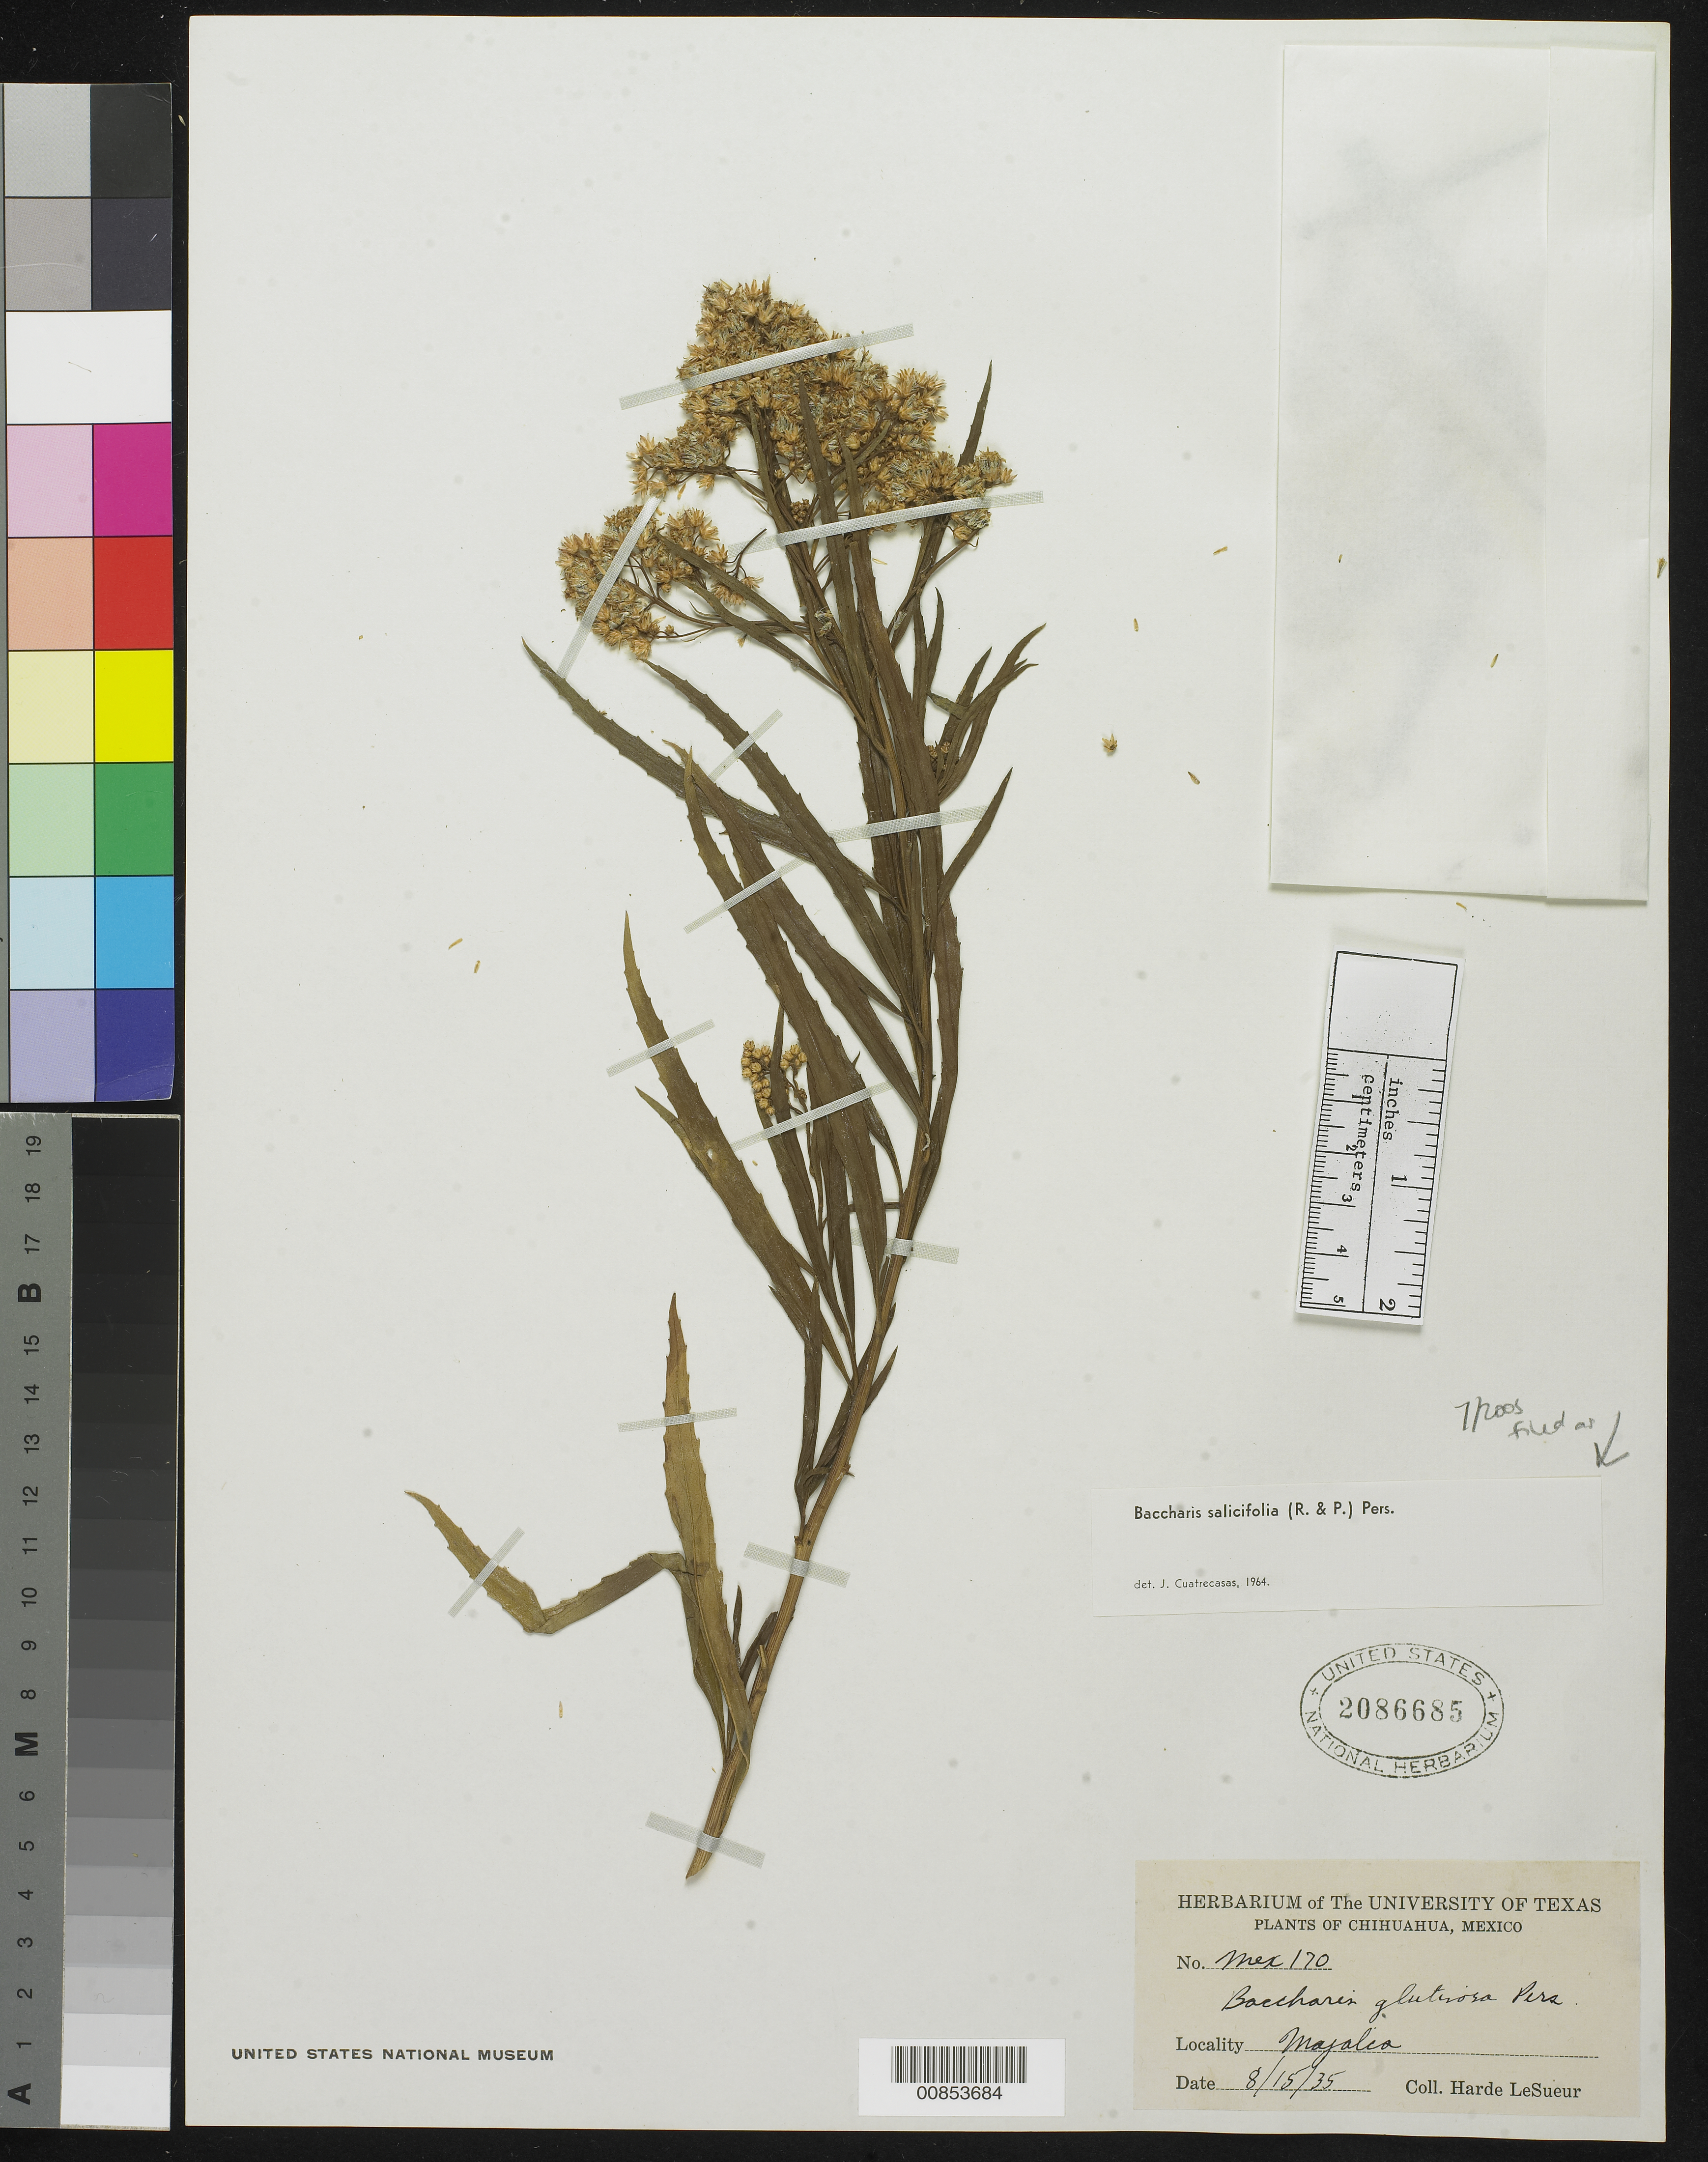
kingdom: Plantae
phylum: Tracheophyta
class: Magnoliopsida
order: Asterales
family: Asteraceae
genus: Baccharis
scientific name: Baccharis salicifolia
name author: (Ruiz & Pav.) Pers.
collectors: D. H. LeSueur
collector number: Mex 170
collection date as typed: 15 Aug 1935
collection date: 1935-08-15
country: Mexico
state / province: Chihuahua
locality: Majalca, Chihuahua.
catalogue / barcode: US 2086685